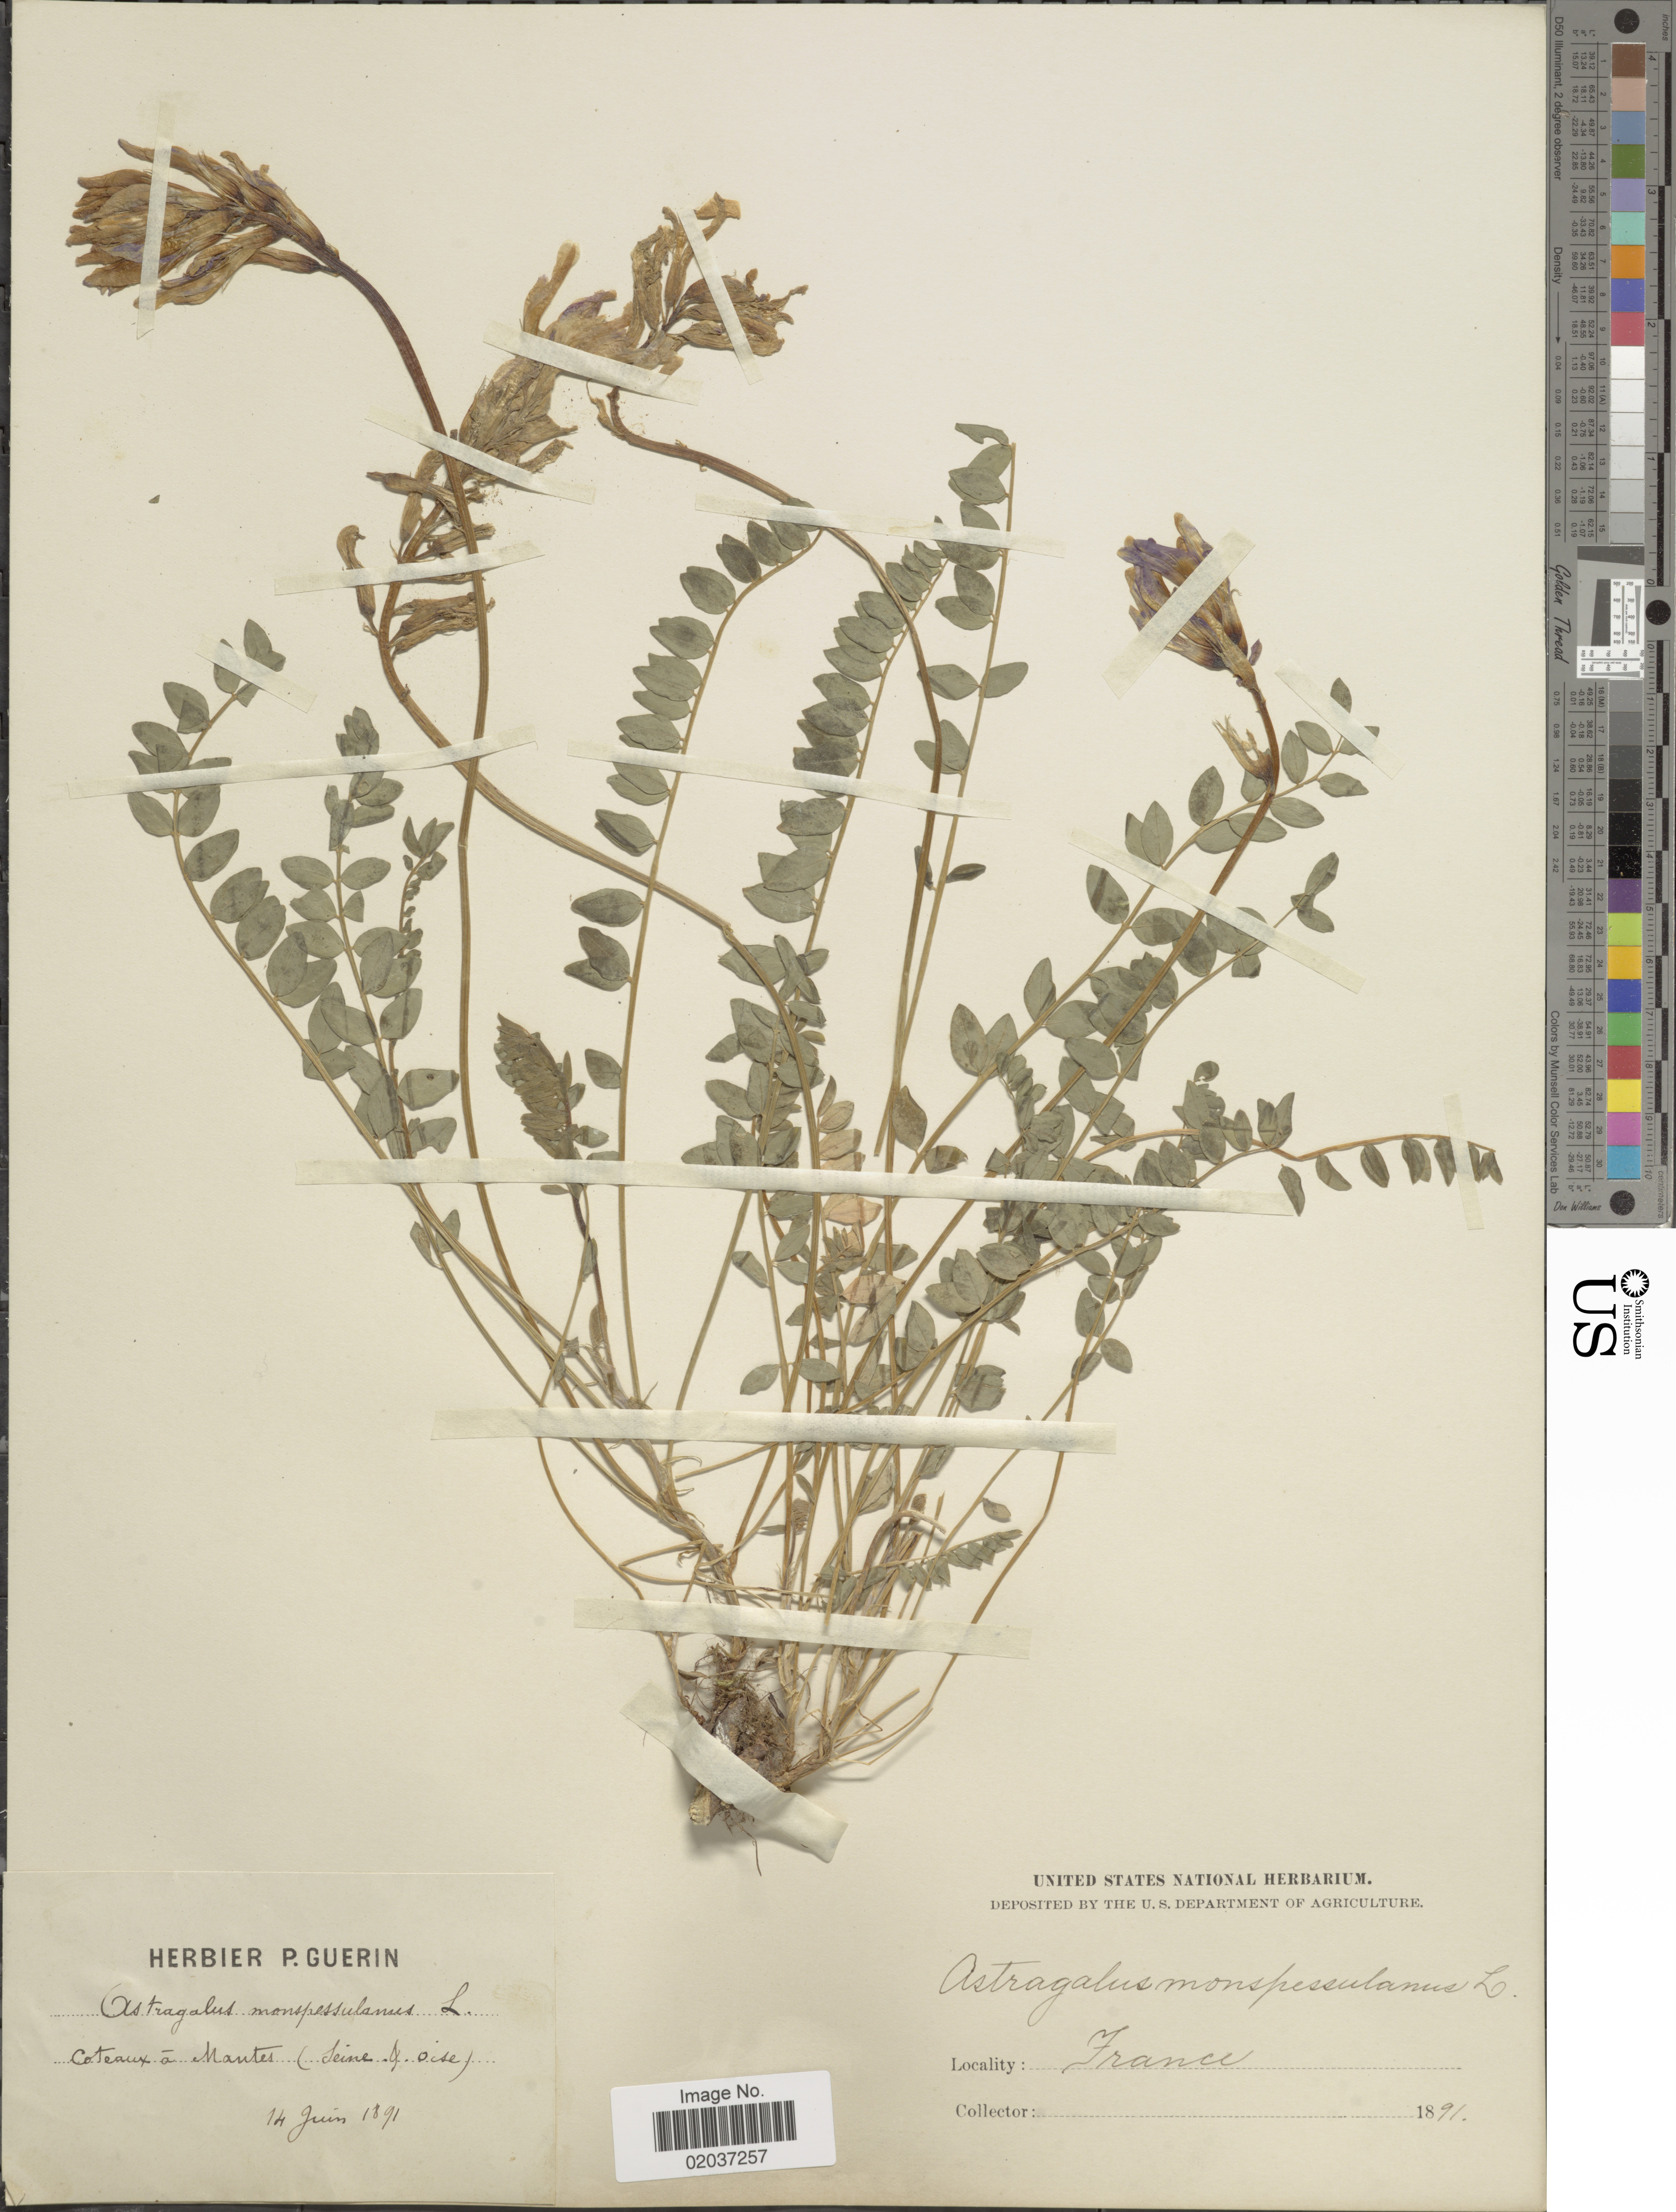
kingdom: Plantae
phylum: Tracheophyta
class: Magnoliopsida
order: Fabales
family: Fabaceae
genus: Astragalus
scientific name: Astragalus monspessulanus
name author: L.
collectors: ex herb. P. Guerin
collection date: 1891-06-14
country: France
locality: France, Coteaux a Mantes (Seine [illegible text] oise).